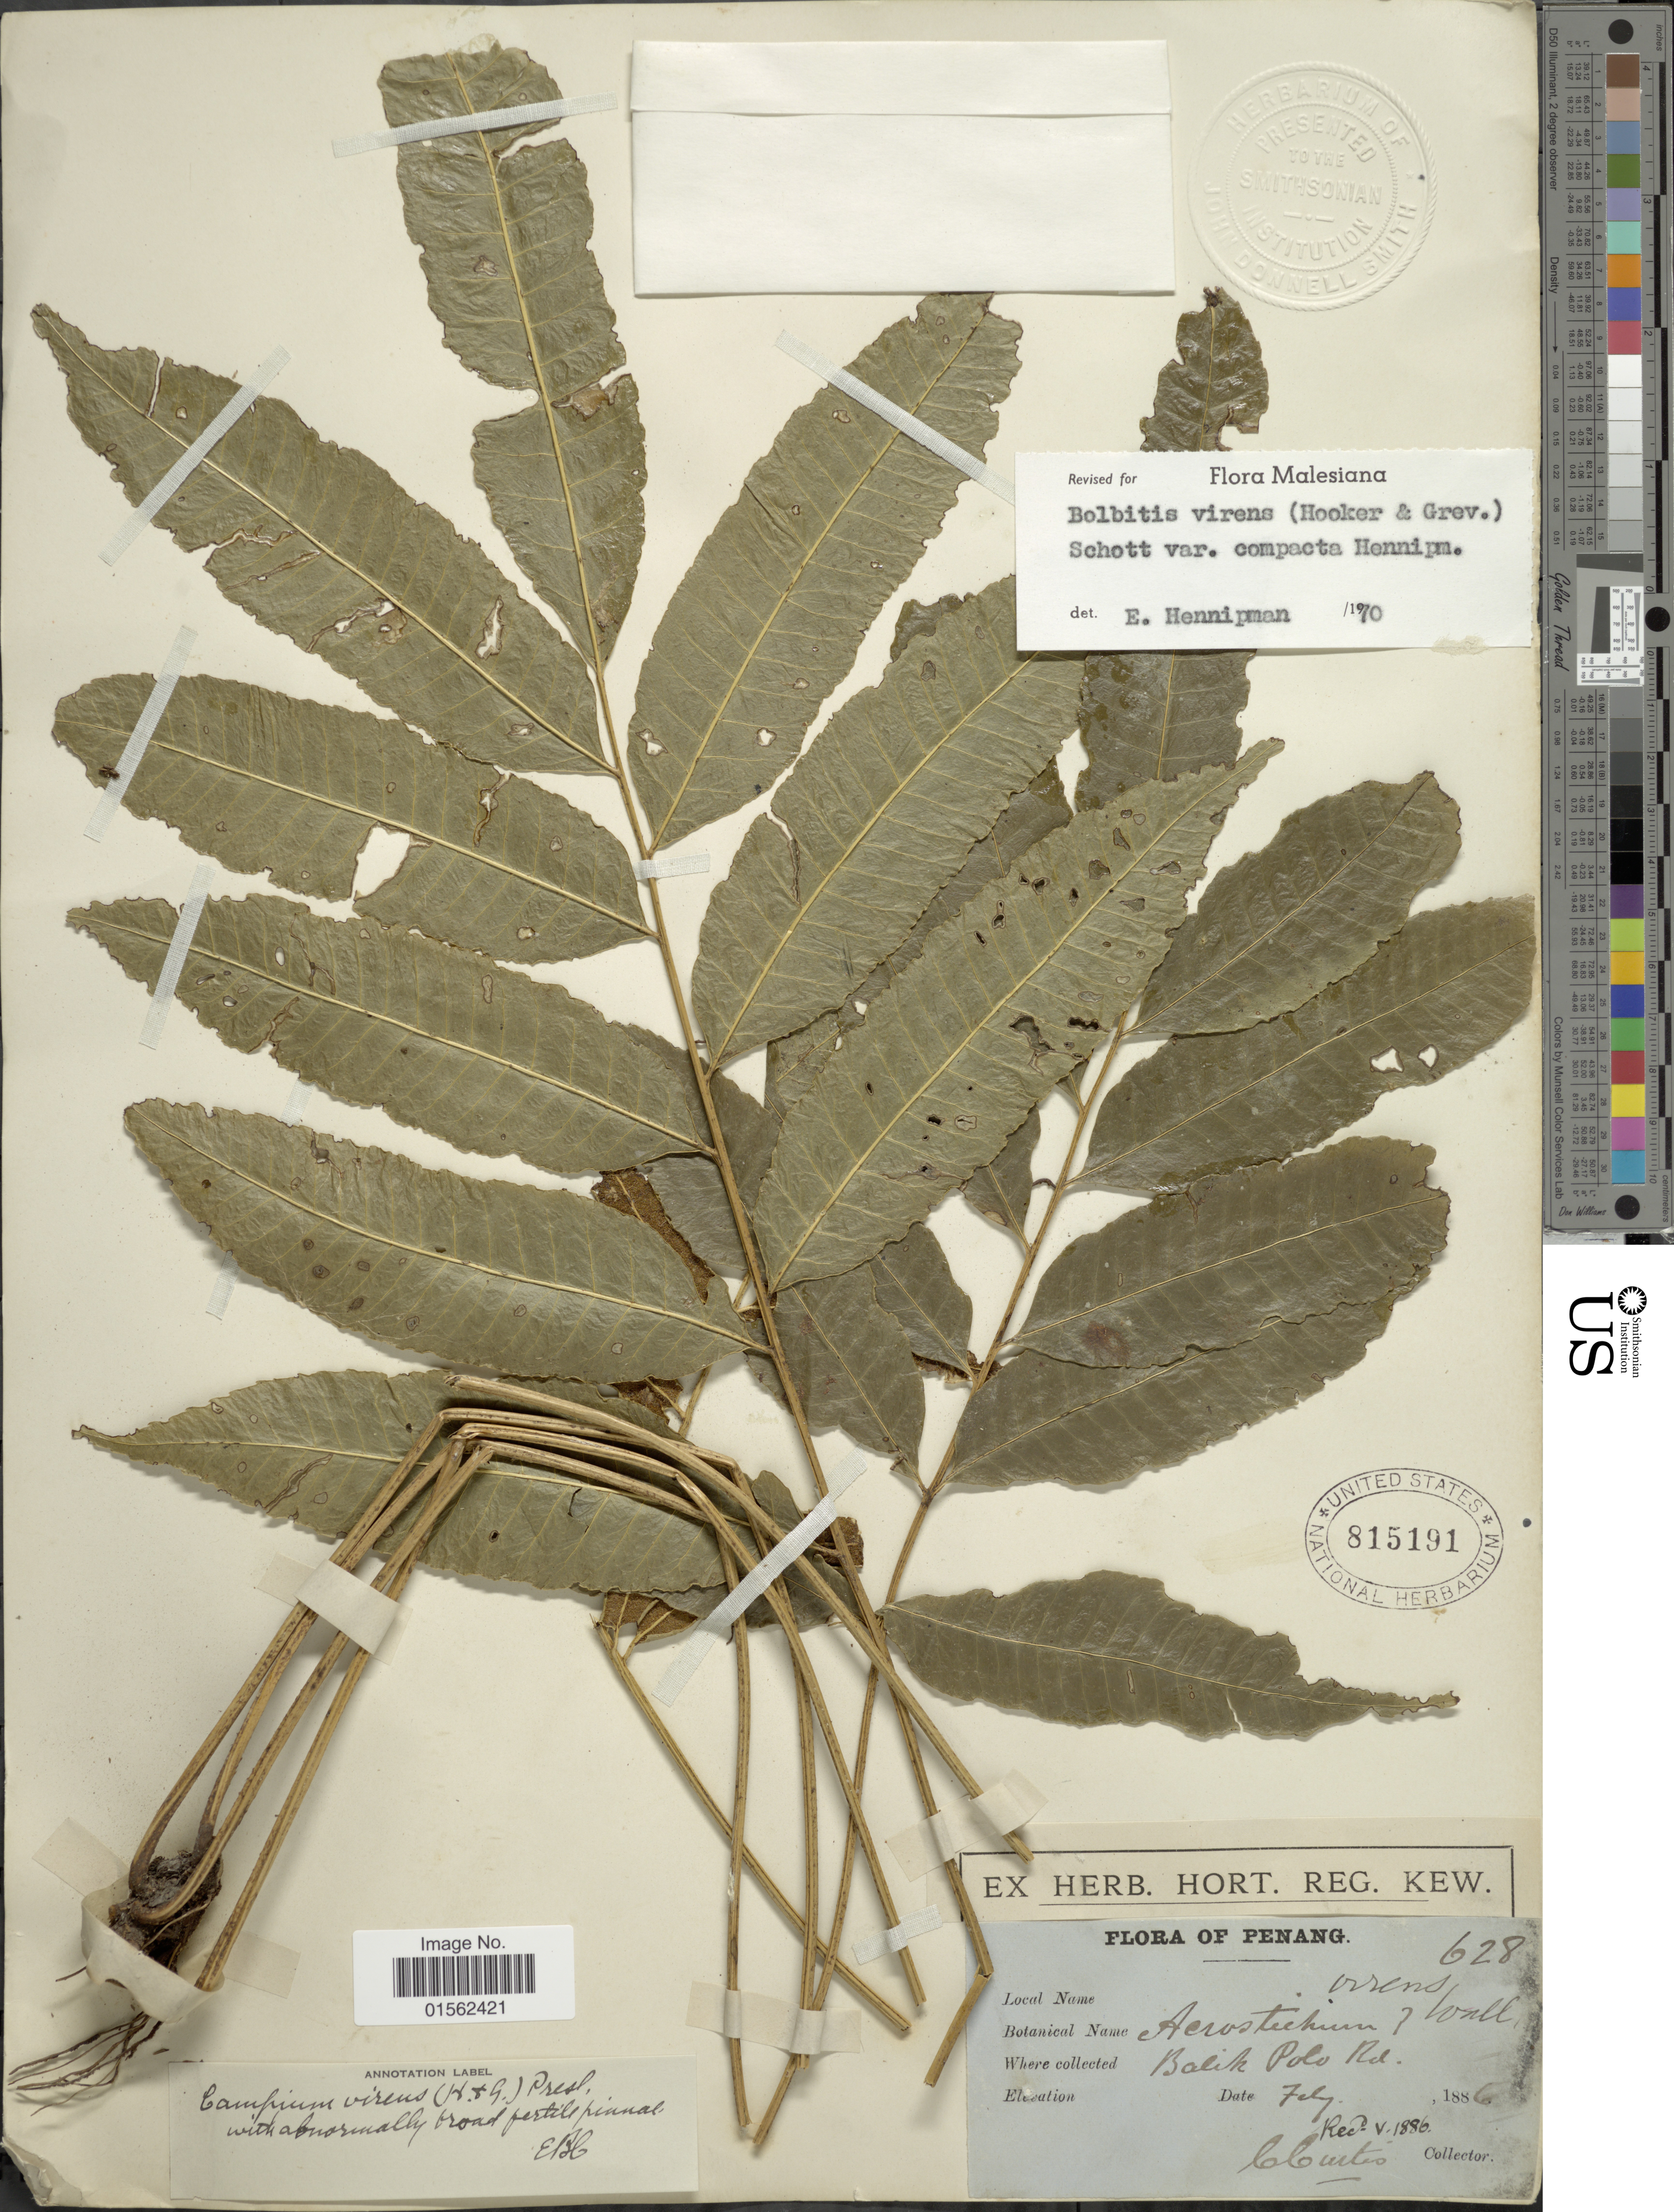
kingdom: Plantae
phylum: Tracheophyta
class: Polypodiopsida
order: Polypodiales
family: Dryopteridaceae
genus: Bolbitis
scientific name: Bolbitis virens var. compacta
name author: Hennipman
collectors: C. Curtis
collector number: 628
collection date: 1886-07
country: Malaysia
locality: Penang, Balik Polo Rd.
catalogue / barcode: US 815191